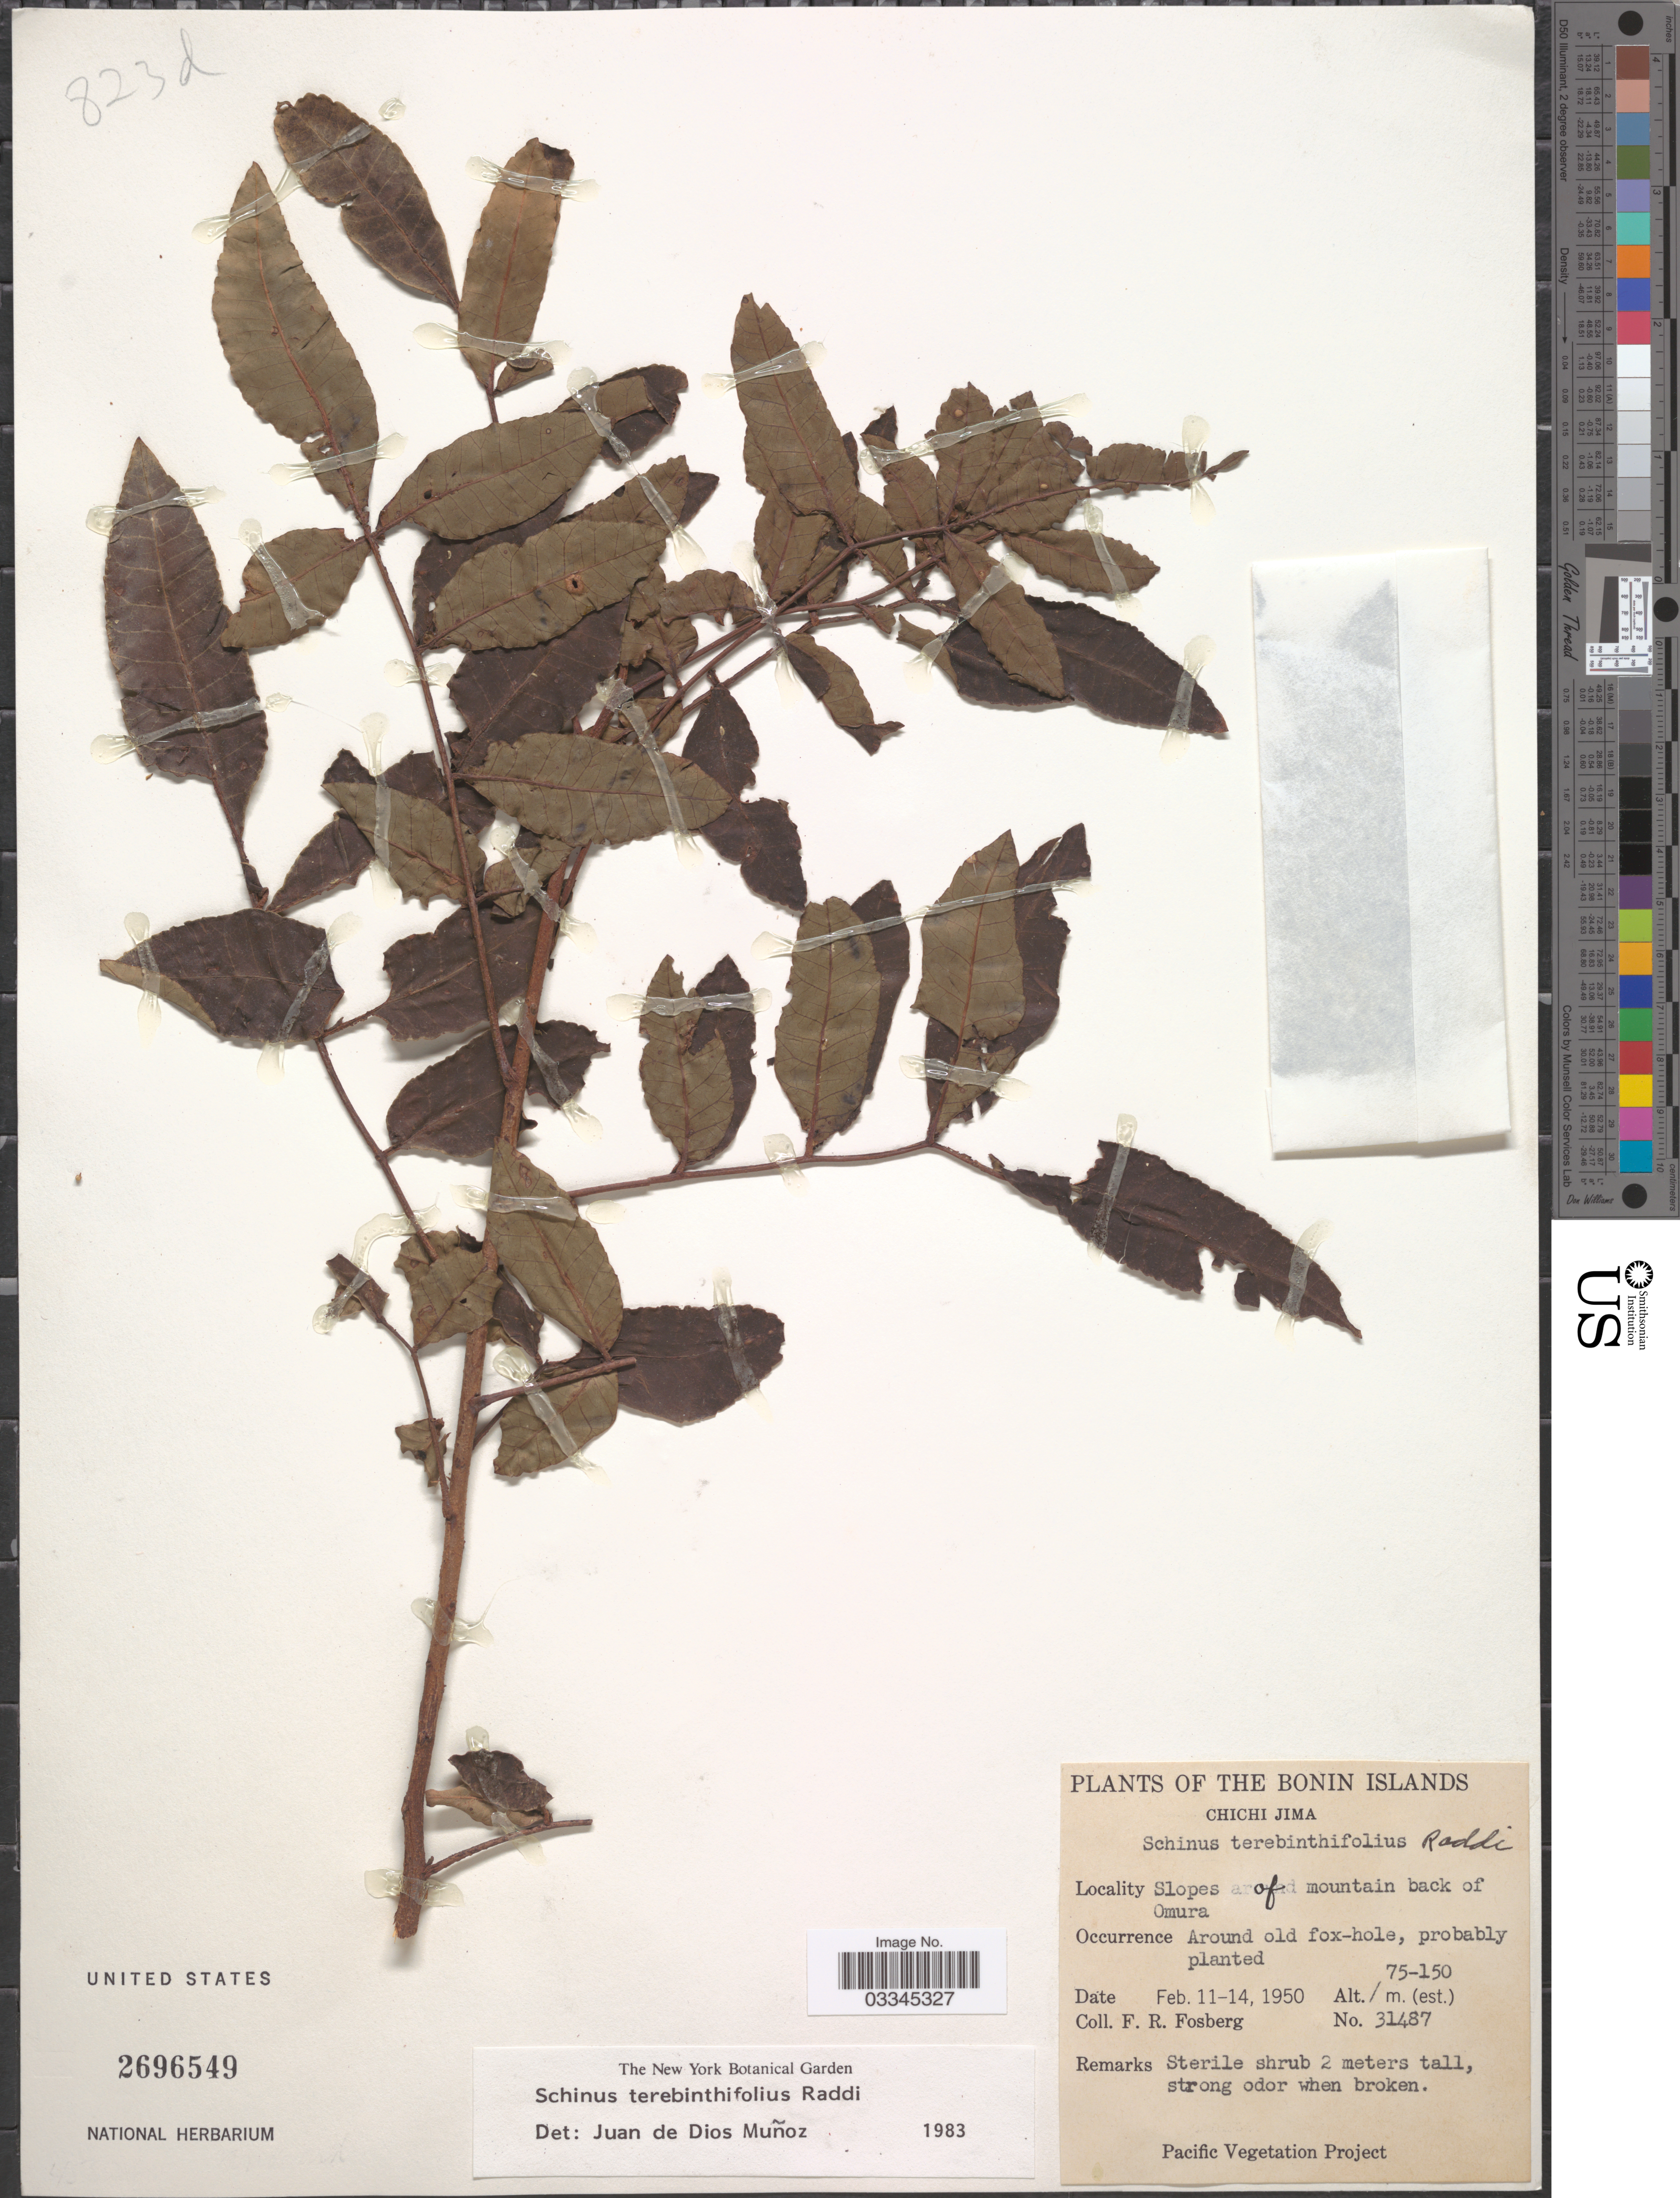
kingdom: Plantae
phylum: Tracheophyta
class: Magnoliopsida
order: Sapindales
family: Anacardiaceae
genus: Schinus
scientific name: Schinus terebinthifolia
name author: Raddi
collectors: F. R. Fosberg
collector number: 31487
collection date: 1950-02-11/1950-02-14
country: Japan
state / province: Tokyo, Federal City of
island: Bonin Islands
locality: The Bonin Islands. Chichi Jima. Slopes of mountain back of Omura.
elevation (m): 75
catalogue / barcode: US 2696549